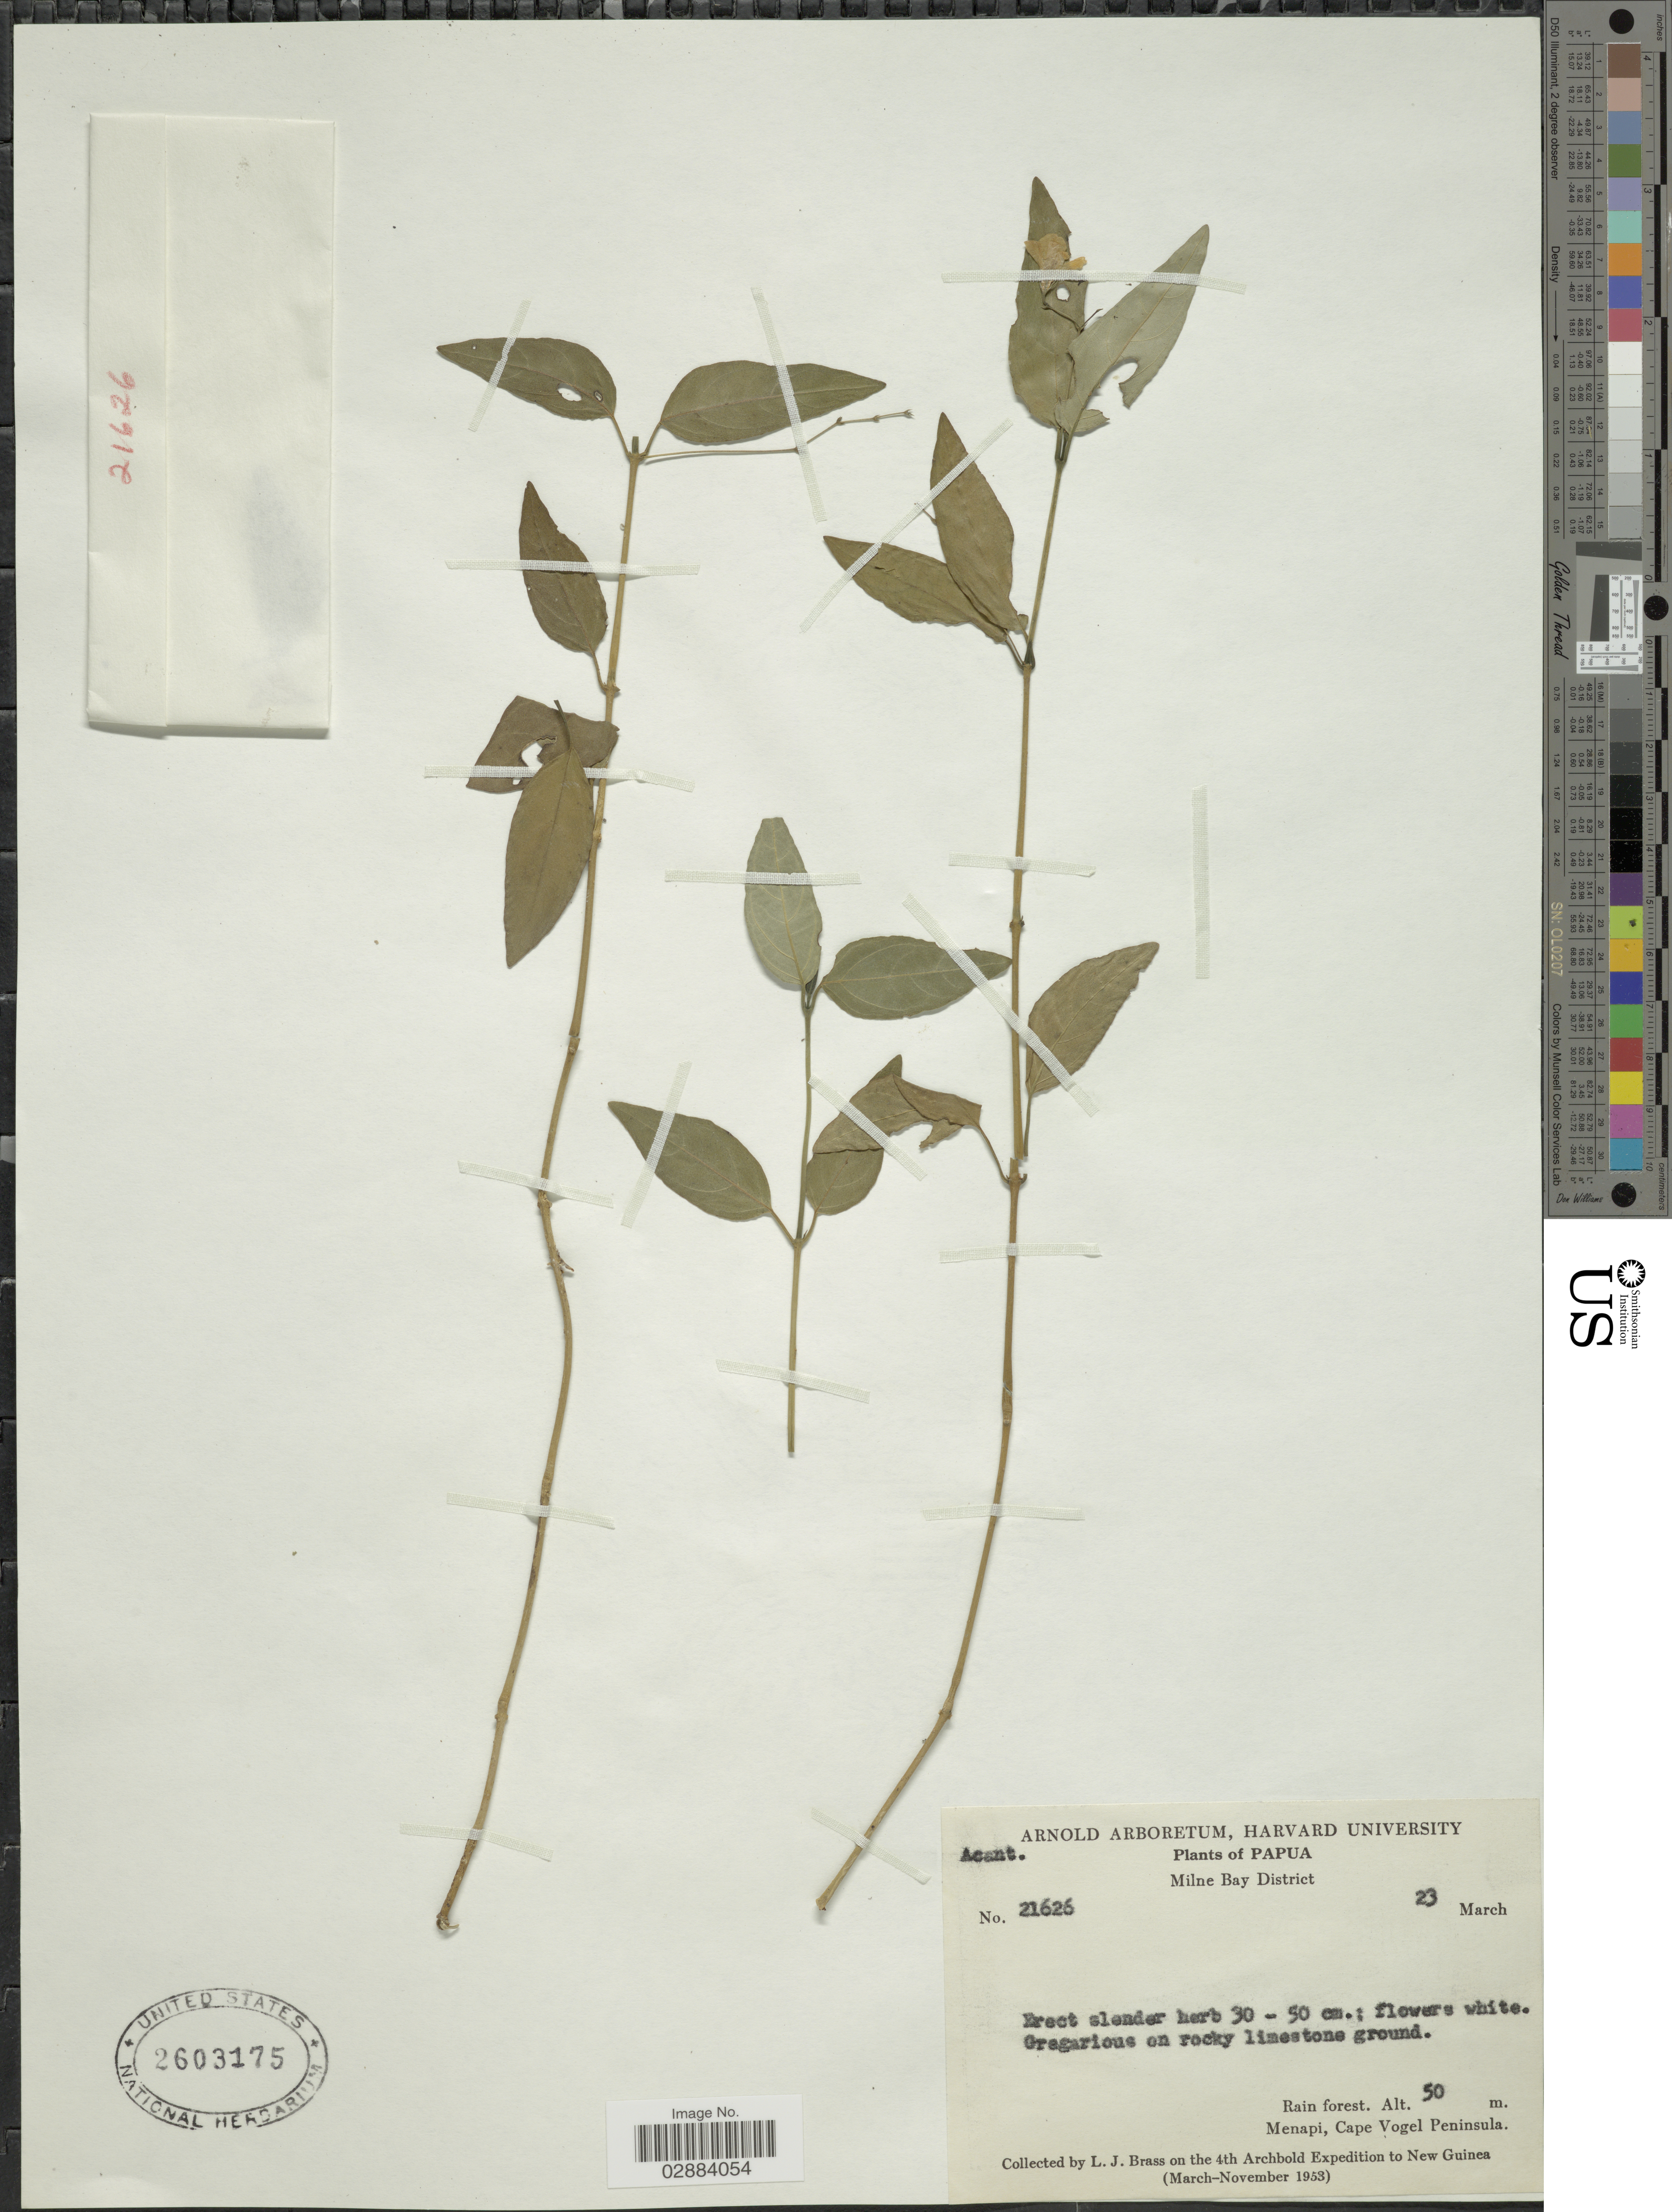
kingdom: Plantae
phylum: Tracheophyta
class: Magnoliopsida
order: Lamiales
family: Acanthaceae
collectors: L. J. Brass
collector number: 21626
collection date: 1953-03-23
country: Papua New Guinea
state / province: Milne Bay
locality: Milne Bay District. Menapi, Cape Vogel Peninsula.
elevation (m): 50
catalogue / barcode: US 2603175